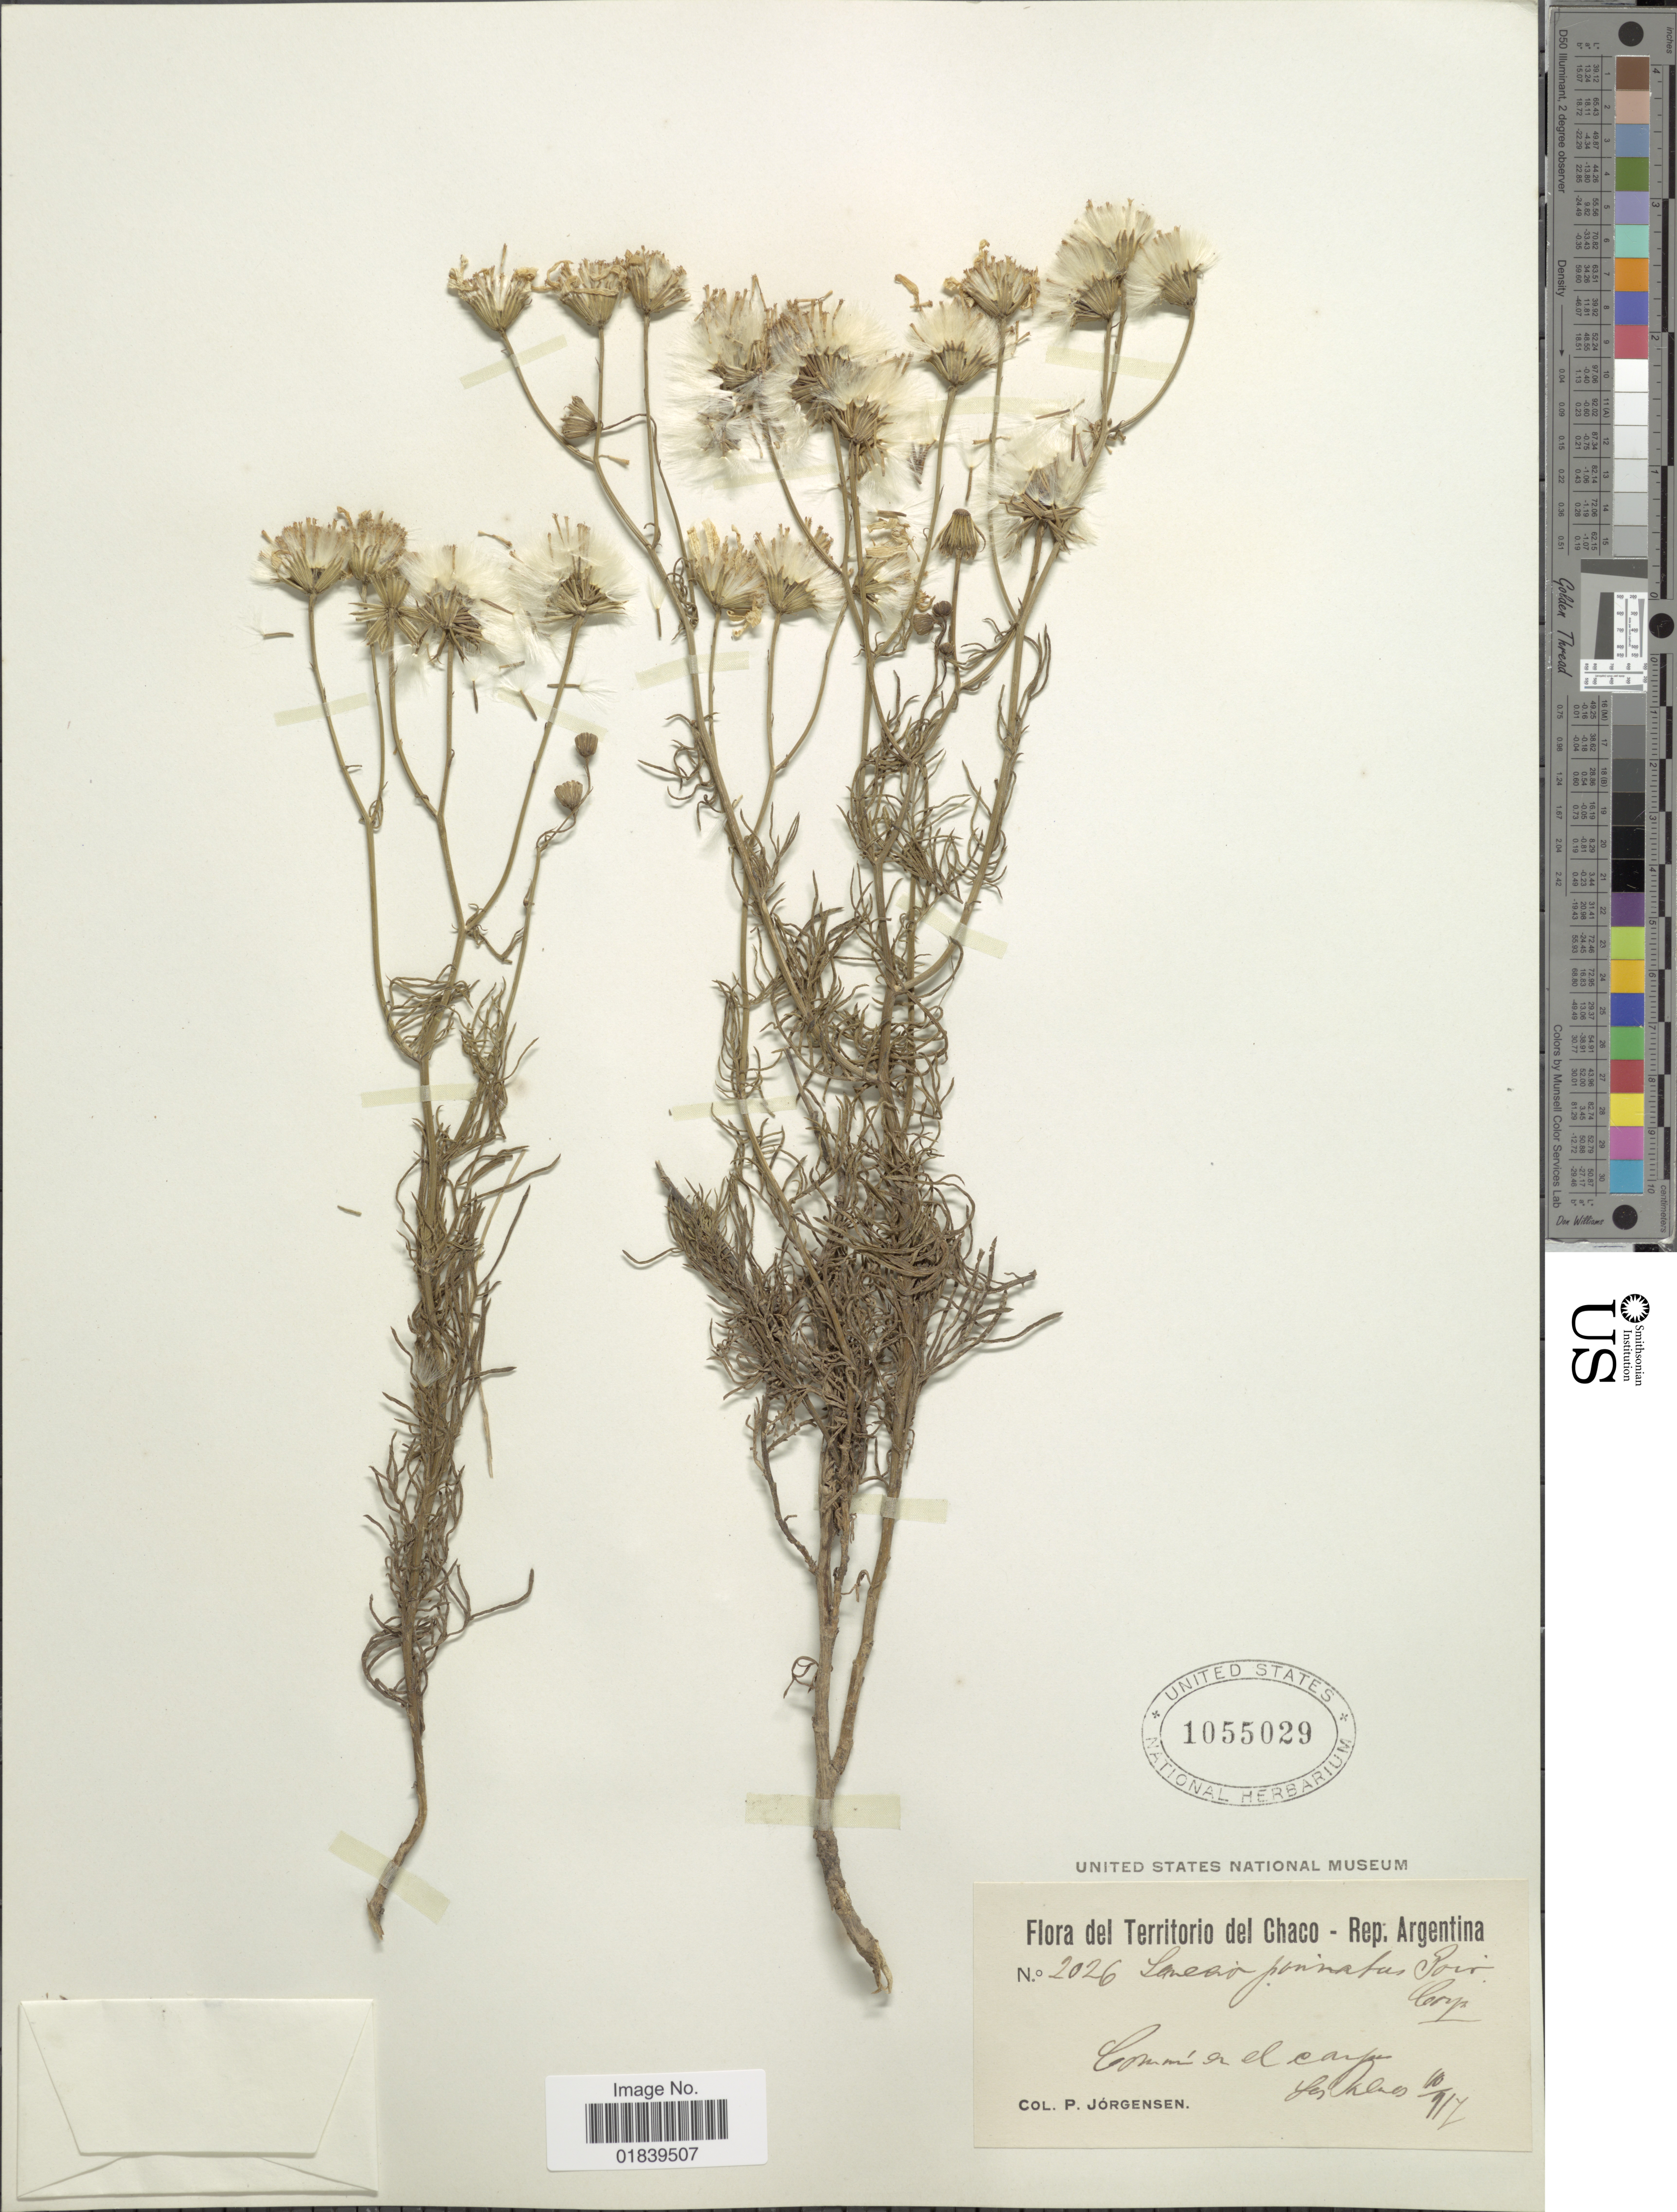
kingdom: Plantae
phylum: Tracheophyta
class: Magnoliopsida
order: Asterales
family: Asteraceae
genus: Senecio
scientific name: Senecio pinnatus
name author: Poir.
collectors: P. Jörgensen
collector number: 2026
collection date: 1917-10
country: Argentina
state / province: Chaco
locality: Comun en el campo las Palmas.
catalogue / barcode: US 1055029